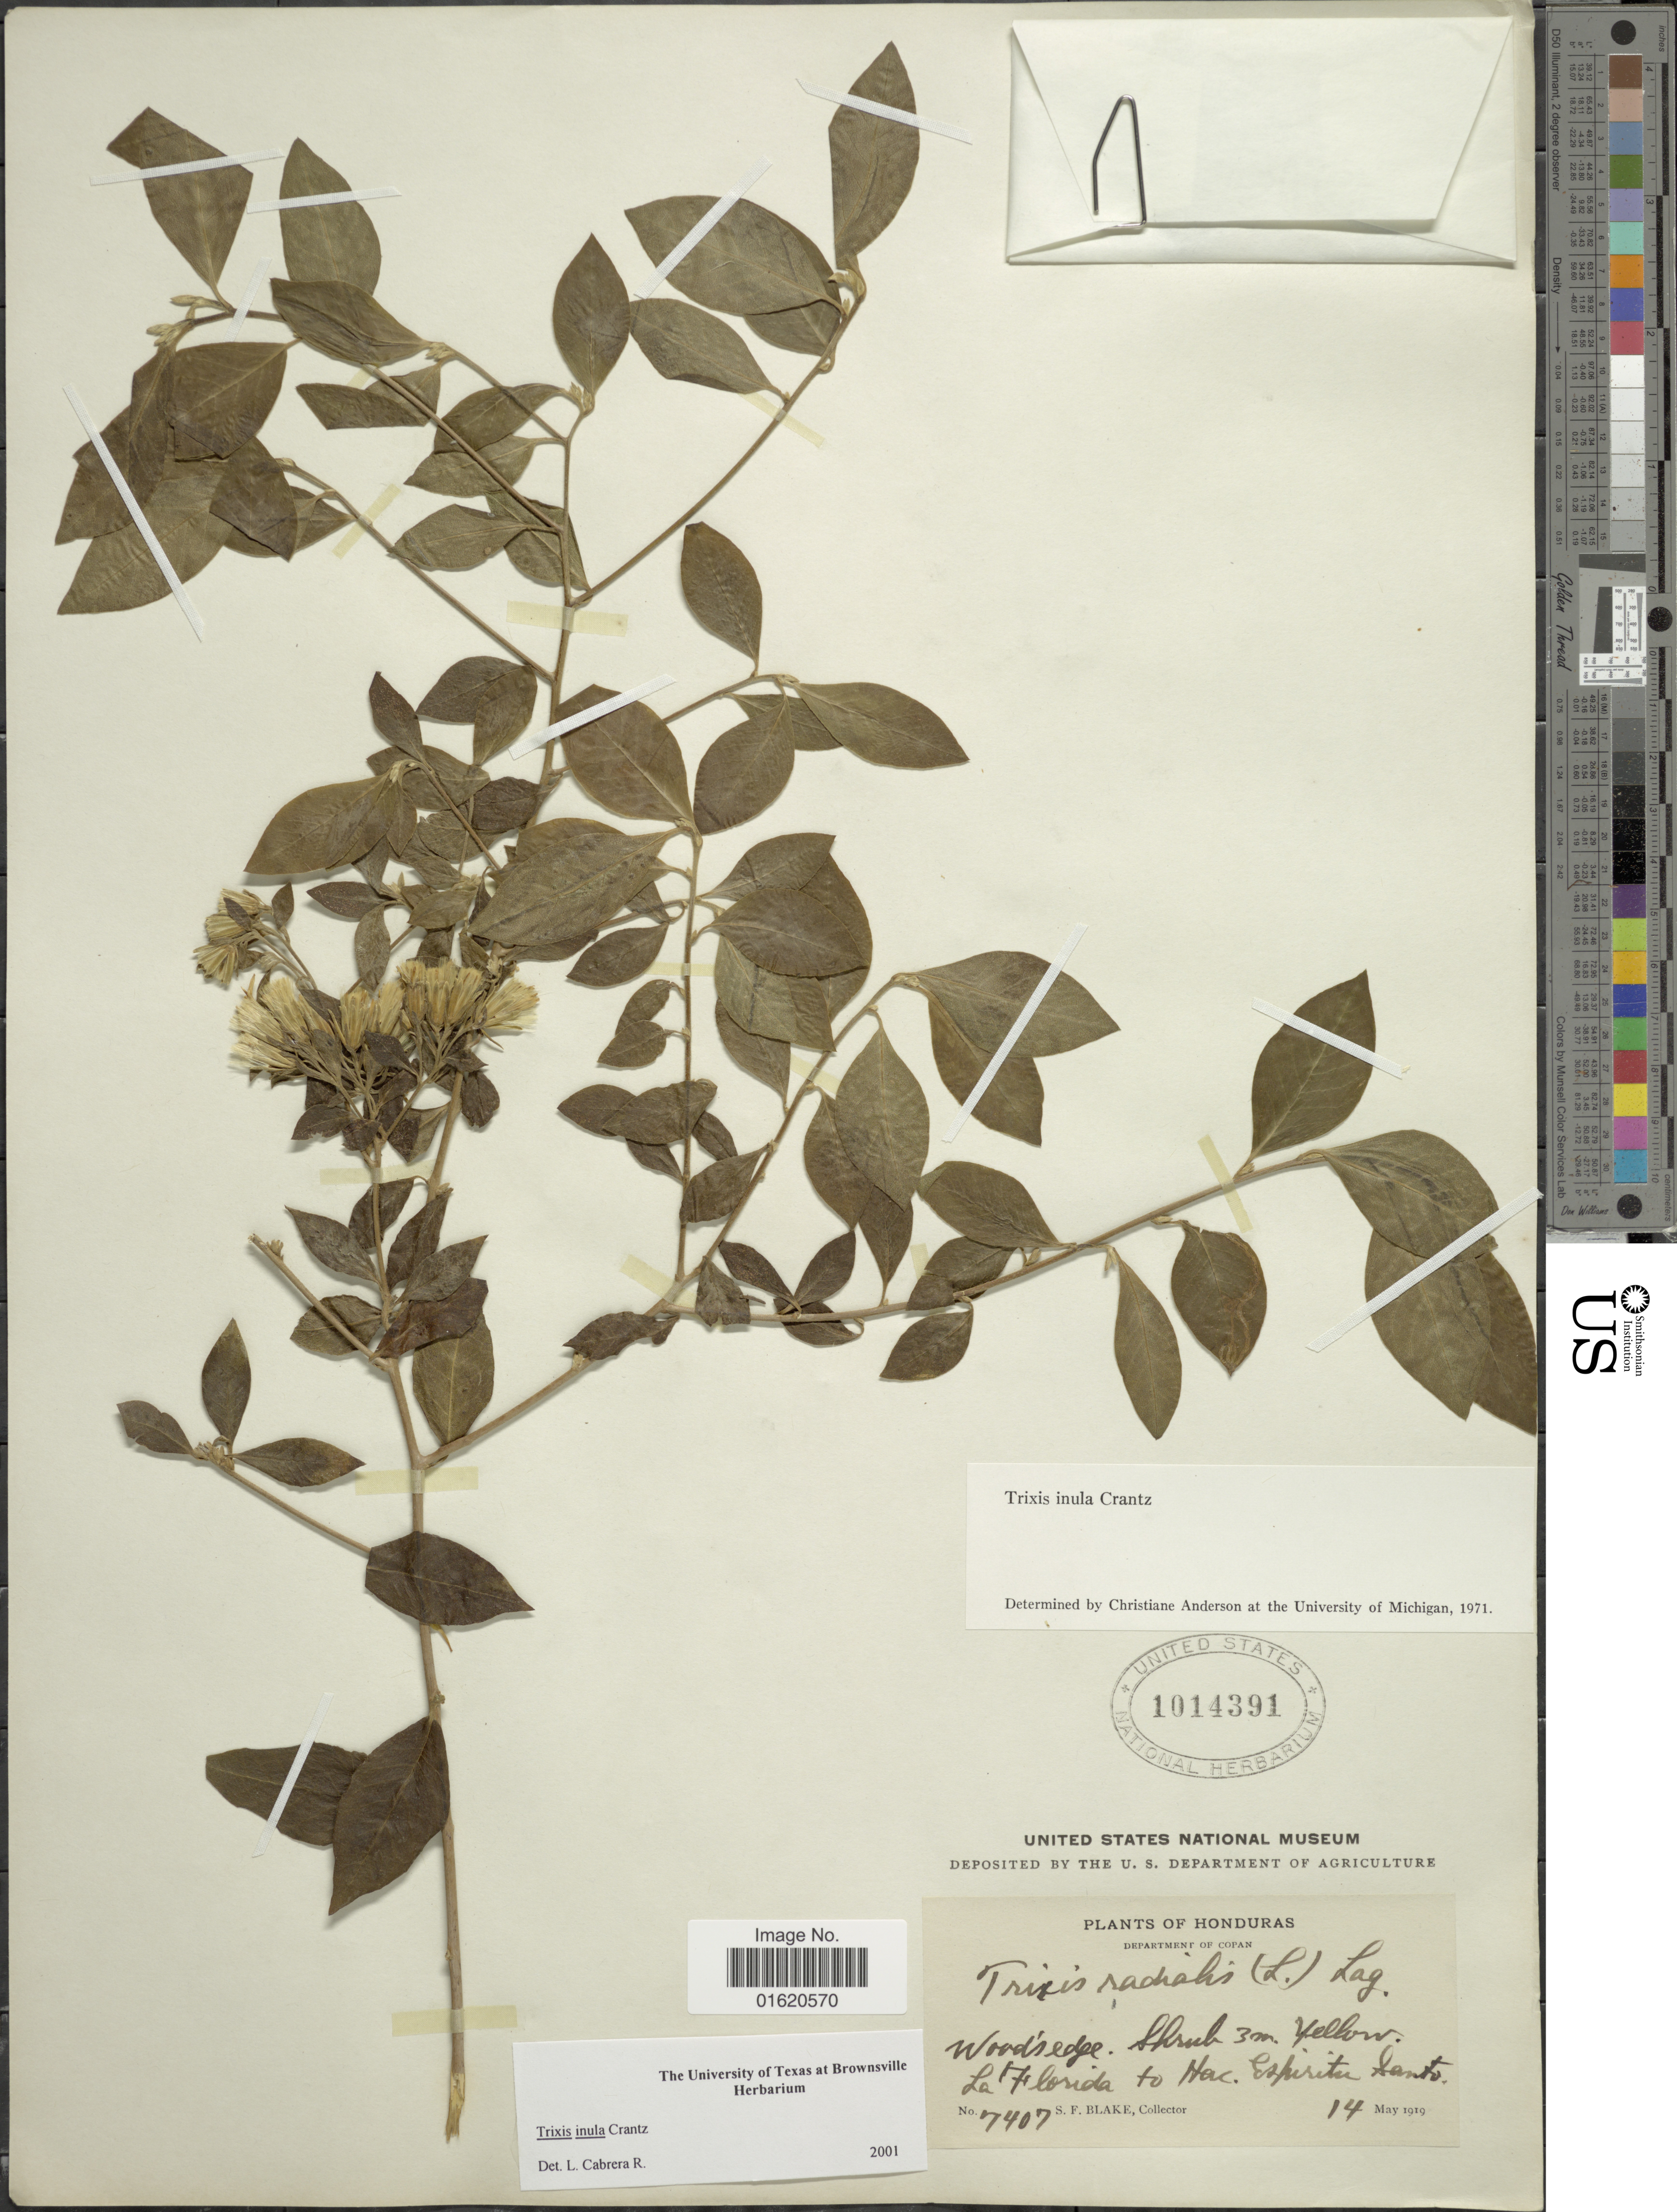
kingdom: Plantae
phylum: Tracheophyta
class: Magnoliopsida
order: Asterales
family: Asteraceae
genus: Trixis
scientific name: Trixis inula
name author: Crantz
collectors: S. Blake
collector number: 7407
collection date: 1919-05-14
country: Honduras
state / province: Copán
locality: Wood's edge, La Florida to Hac. Espirtu Santo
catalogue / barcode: US 1014391